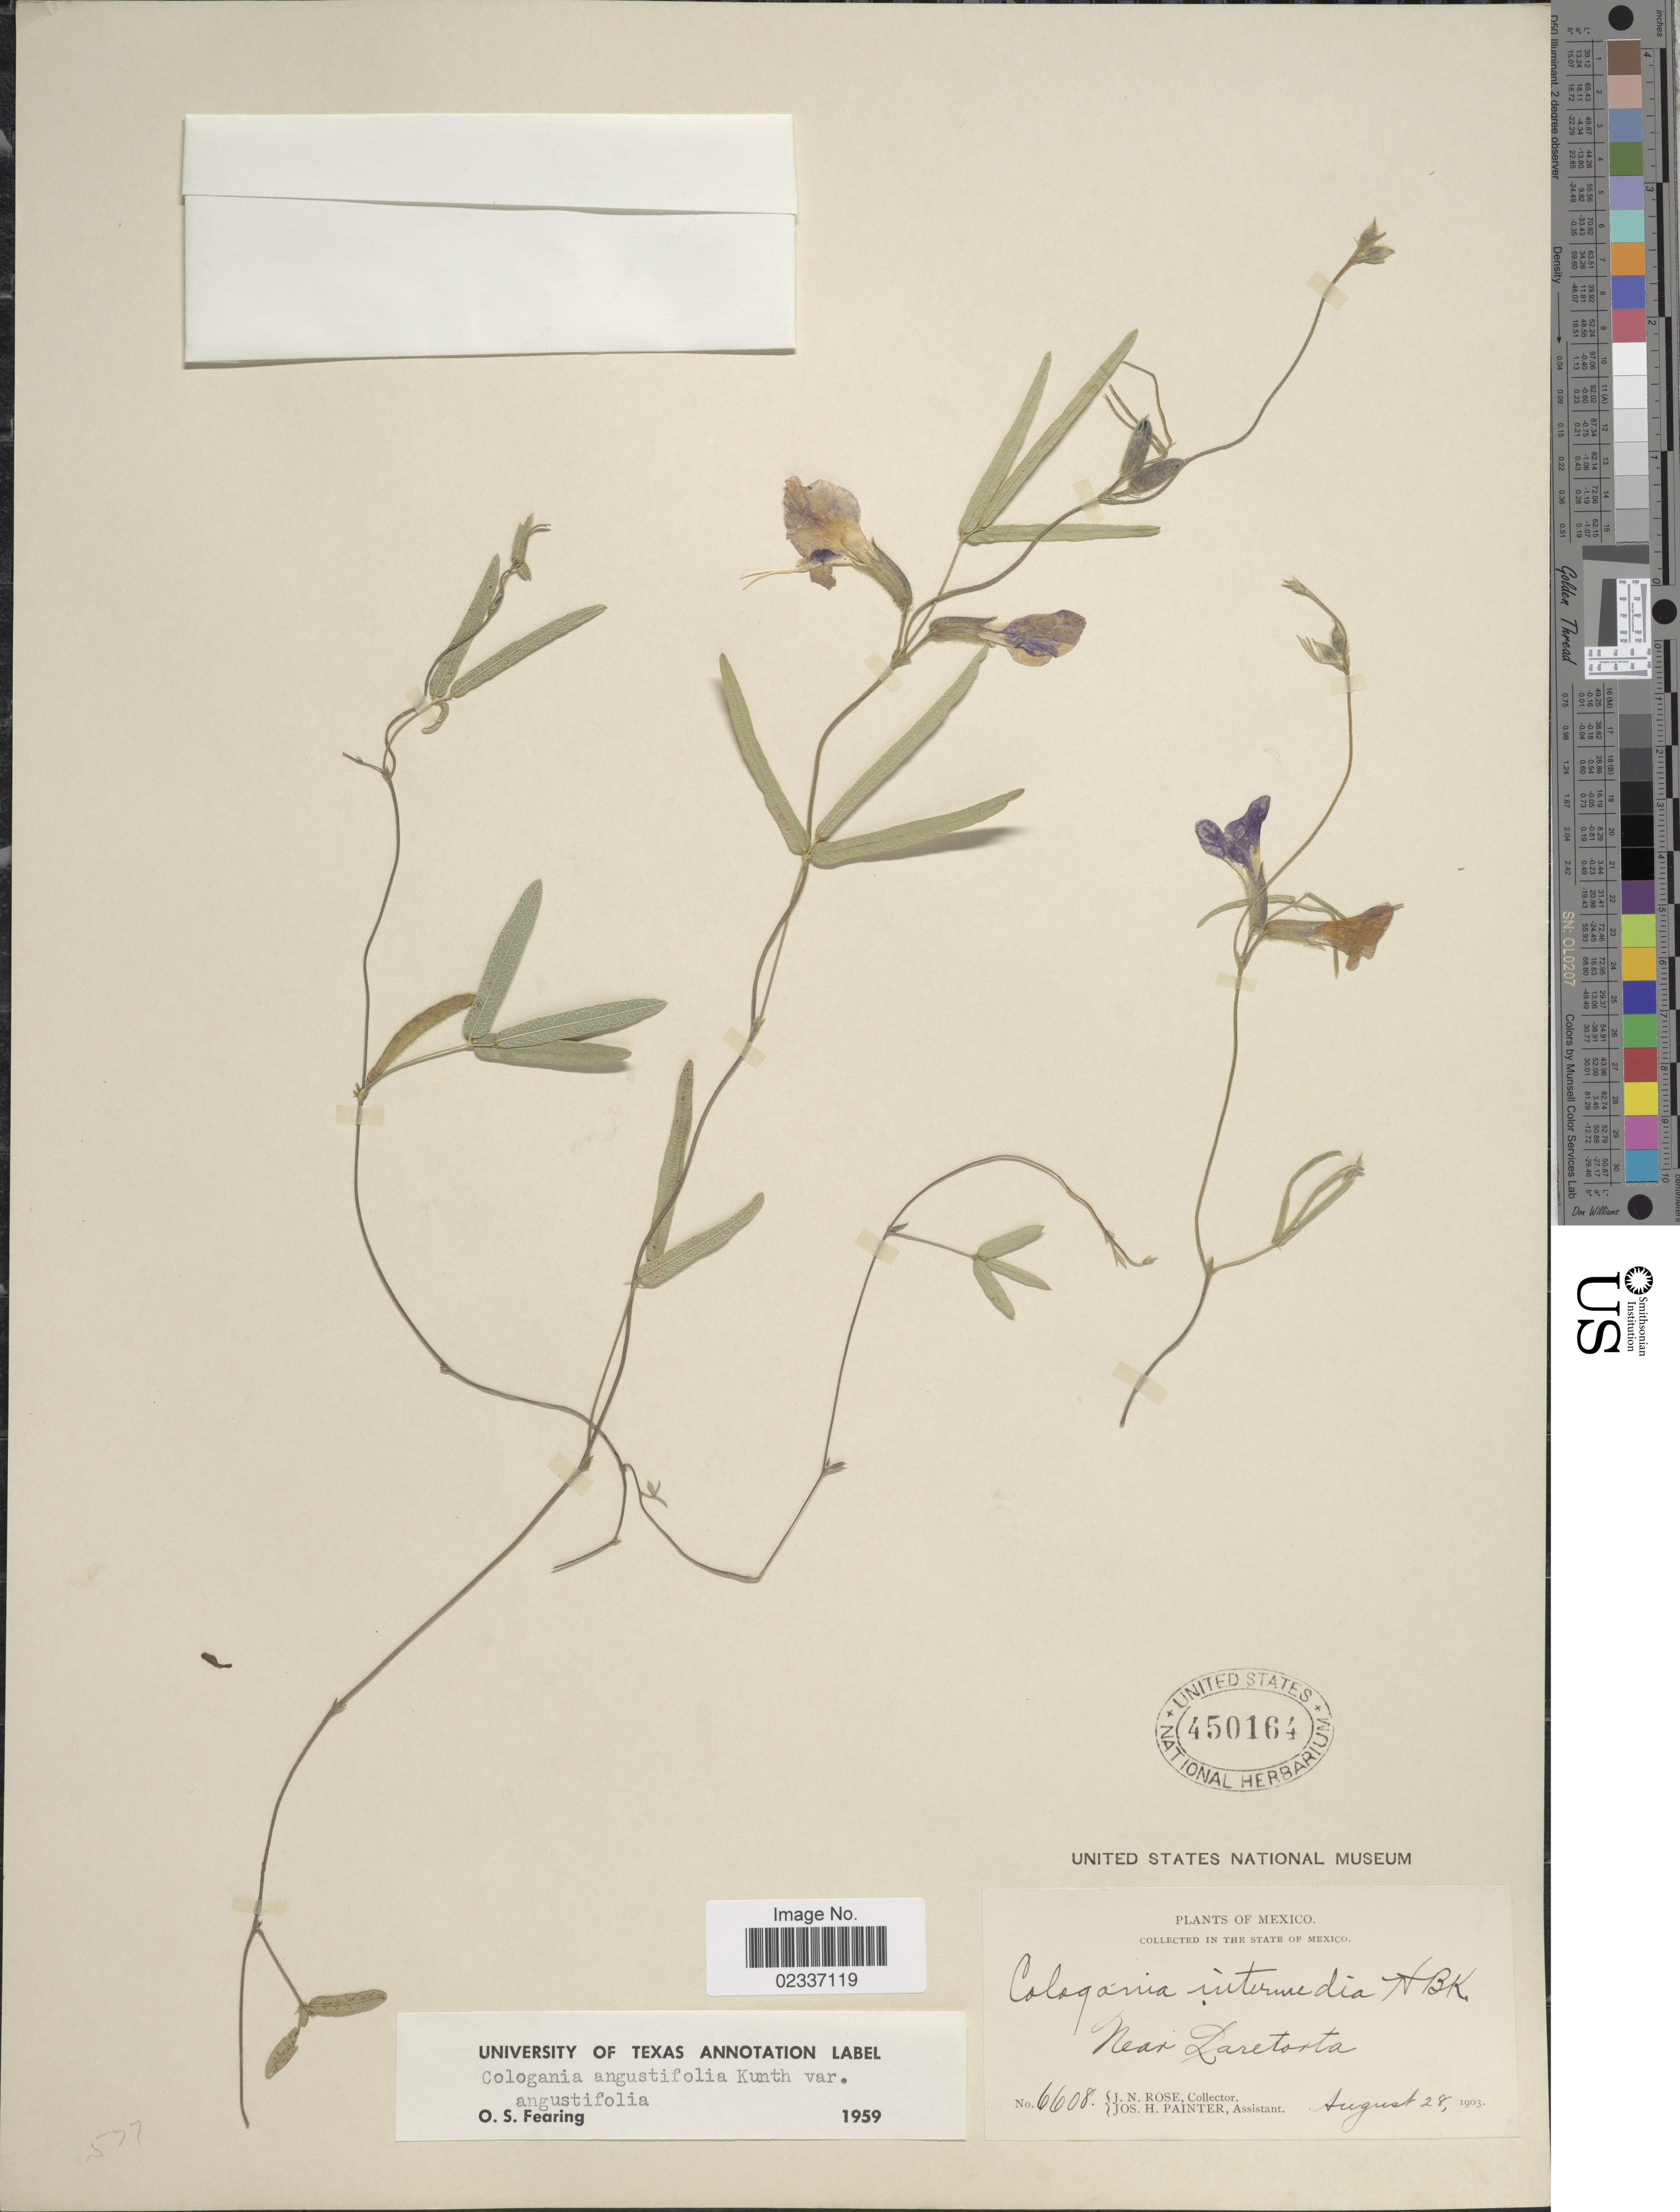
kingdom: Plantae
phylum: Tracheophyta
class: Magnoliopsida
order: Fabales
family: Fabaceae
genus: Cologania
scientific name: Cologania angustifolia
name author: Kunth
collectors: J. N. Rose & J. H. Painter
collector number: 6608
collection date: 1903-08-28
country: Mexico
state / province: México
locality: Near Laretorta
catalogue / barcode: US 450164